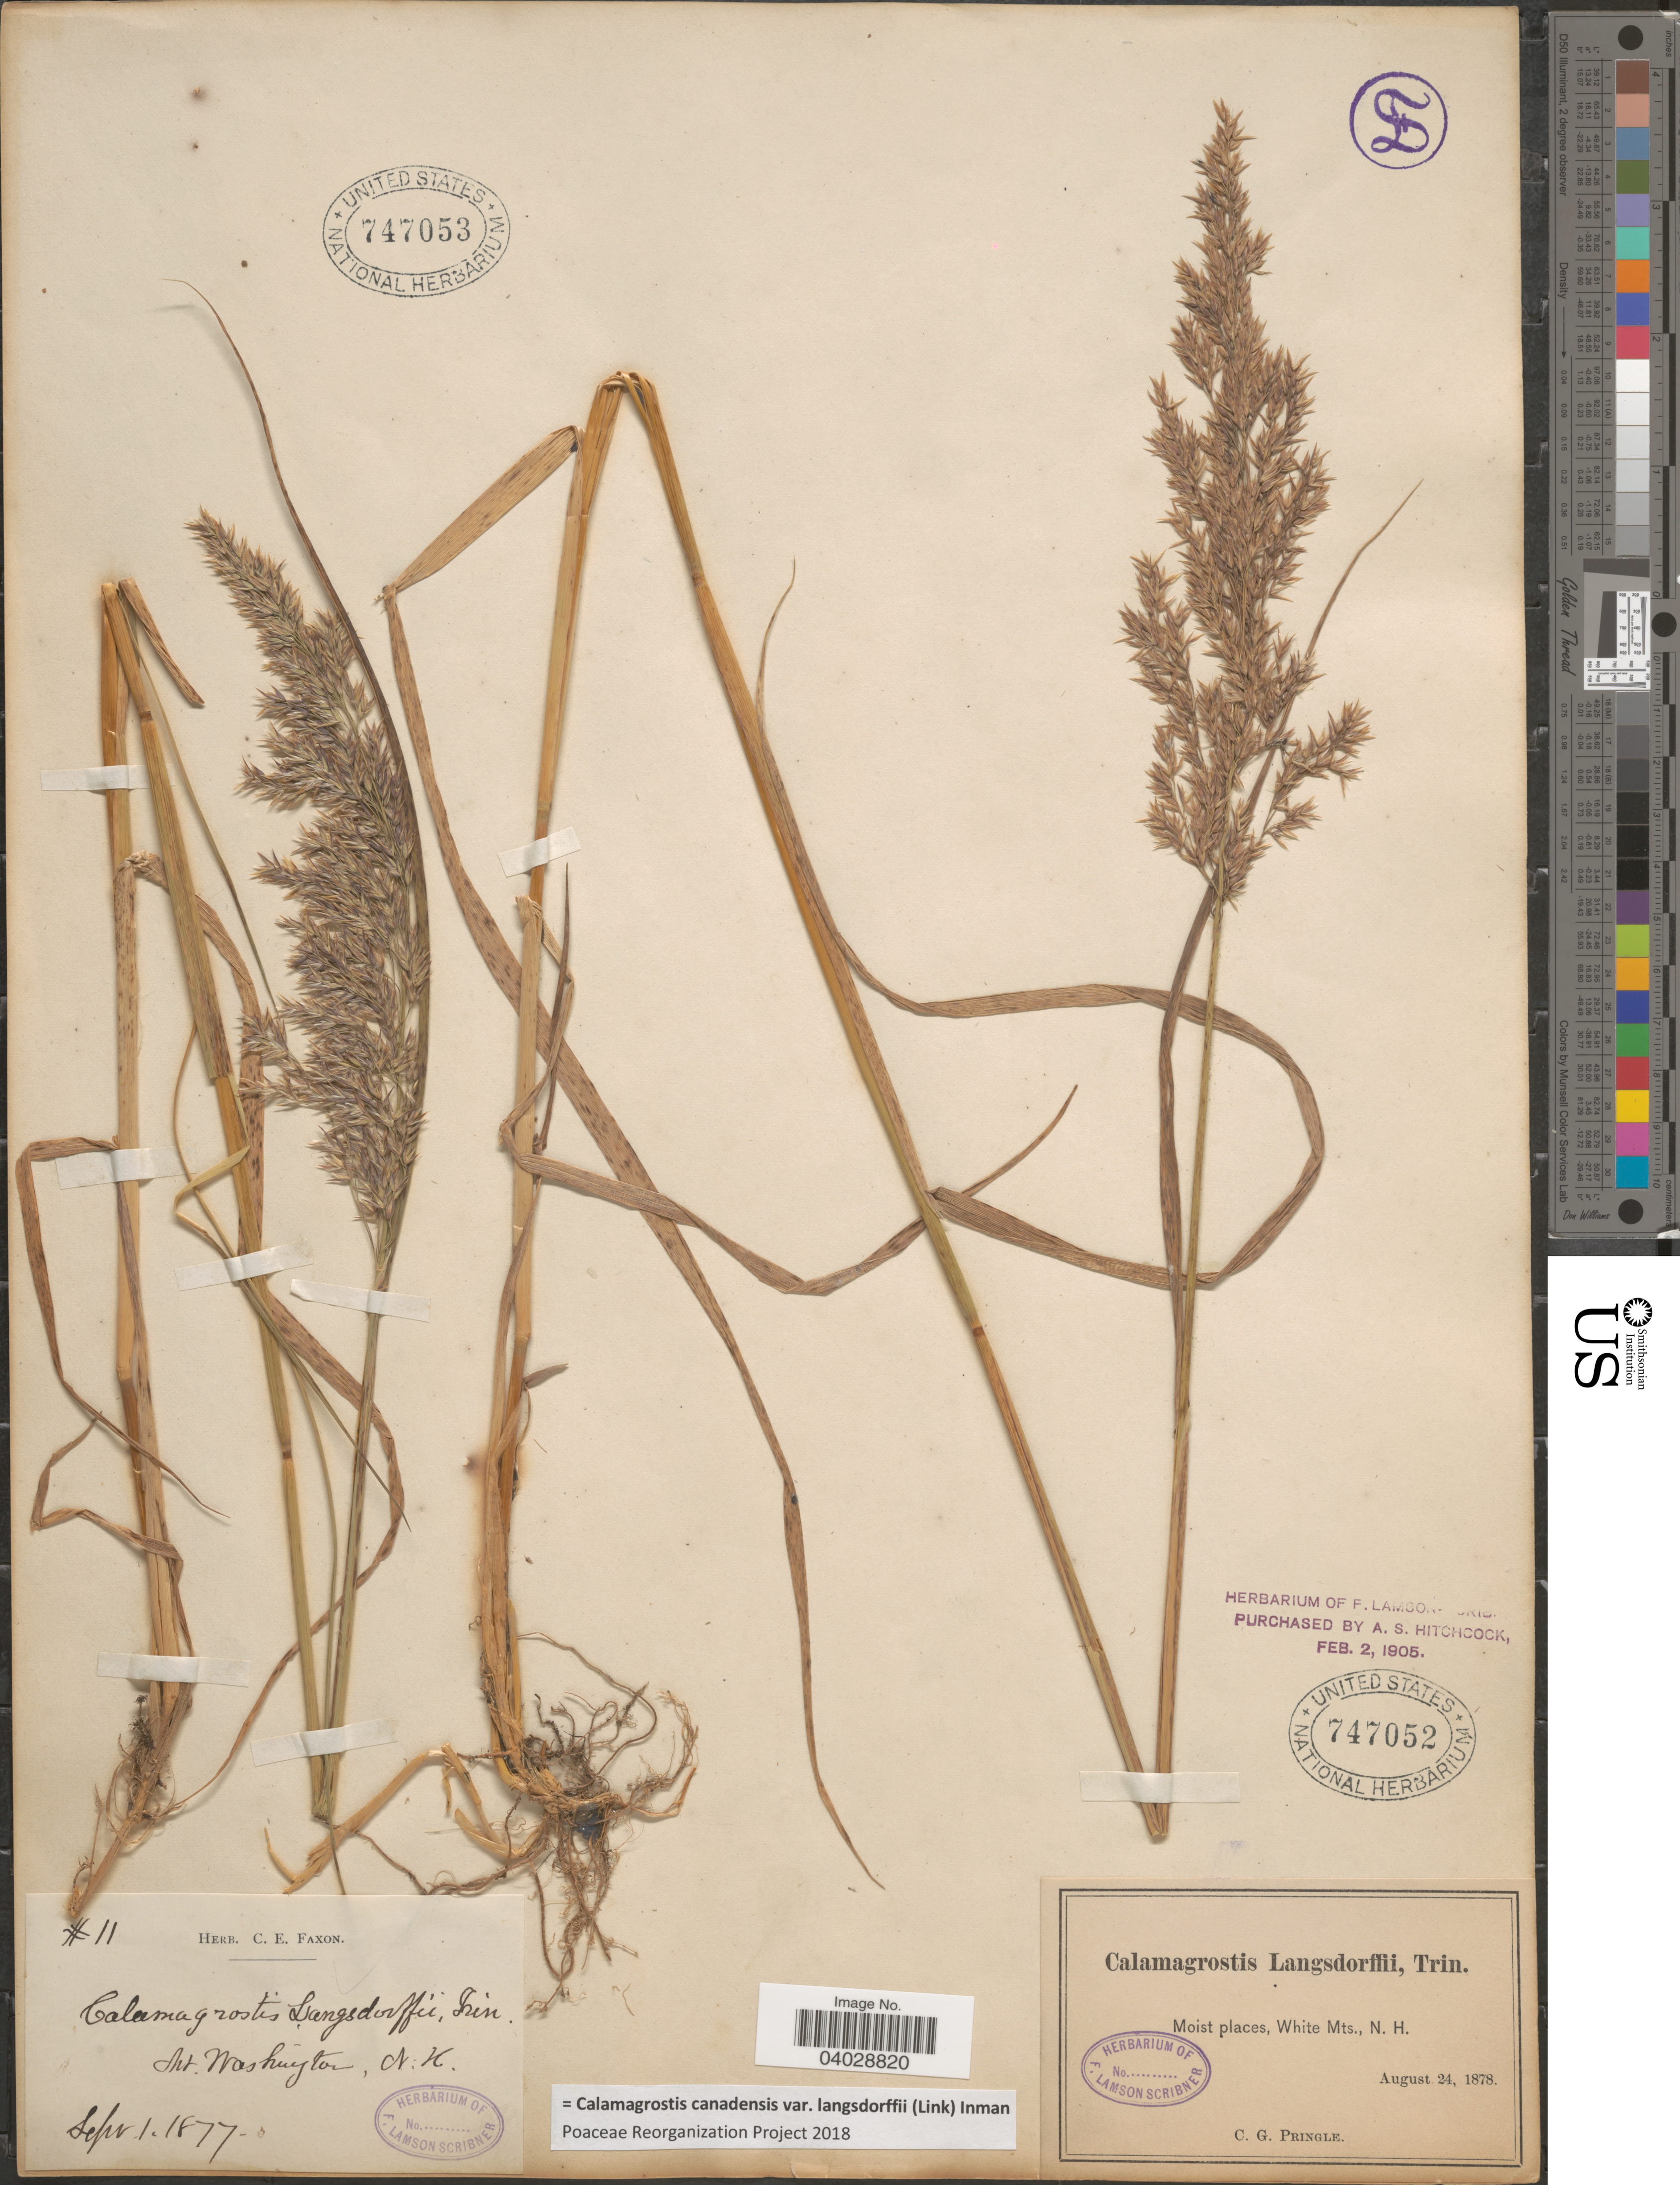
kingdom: Plantae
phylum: Tracheophyta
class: Liliopsida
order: Poales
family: Poaceae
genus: Calamagrostis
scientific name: Calamagrostis canadensis var. langsdorffii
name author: (Link) Inman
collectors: ex herb. E. & C.E. Faxon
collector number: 11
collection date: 1877-09-01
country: United States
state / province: New Hampshire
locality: Mt. Washington.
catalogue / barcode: US 747053-2